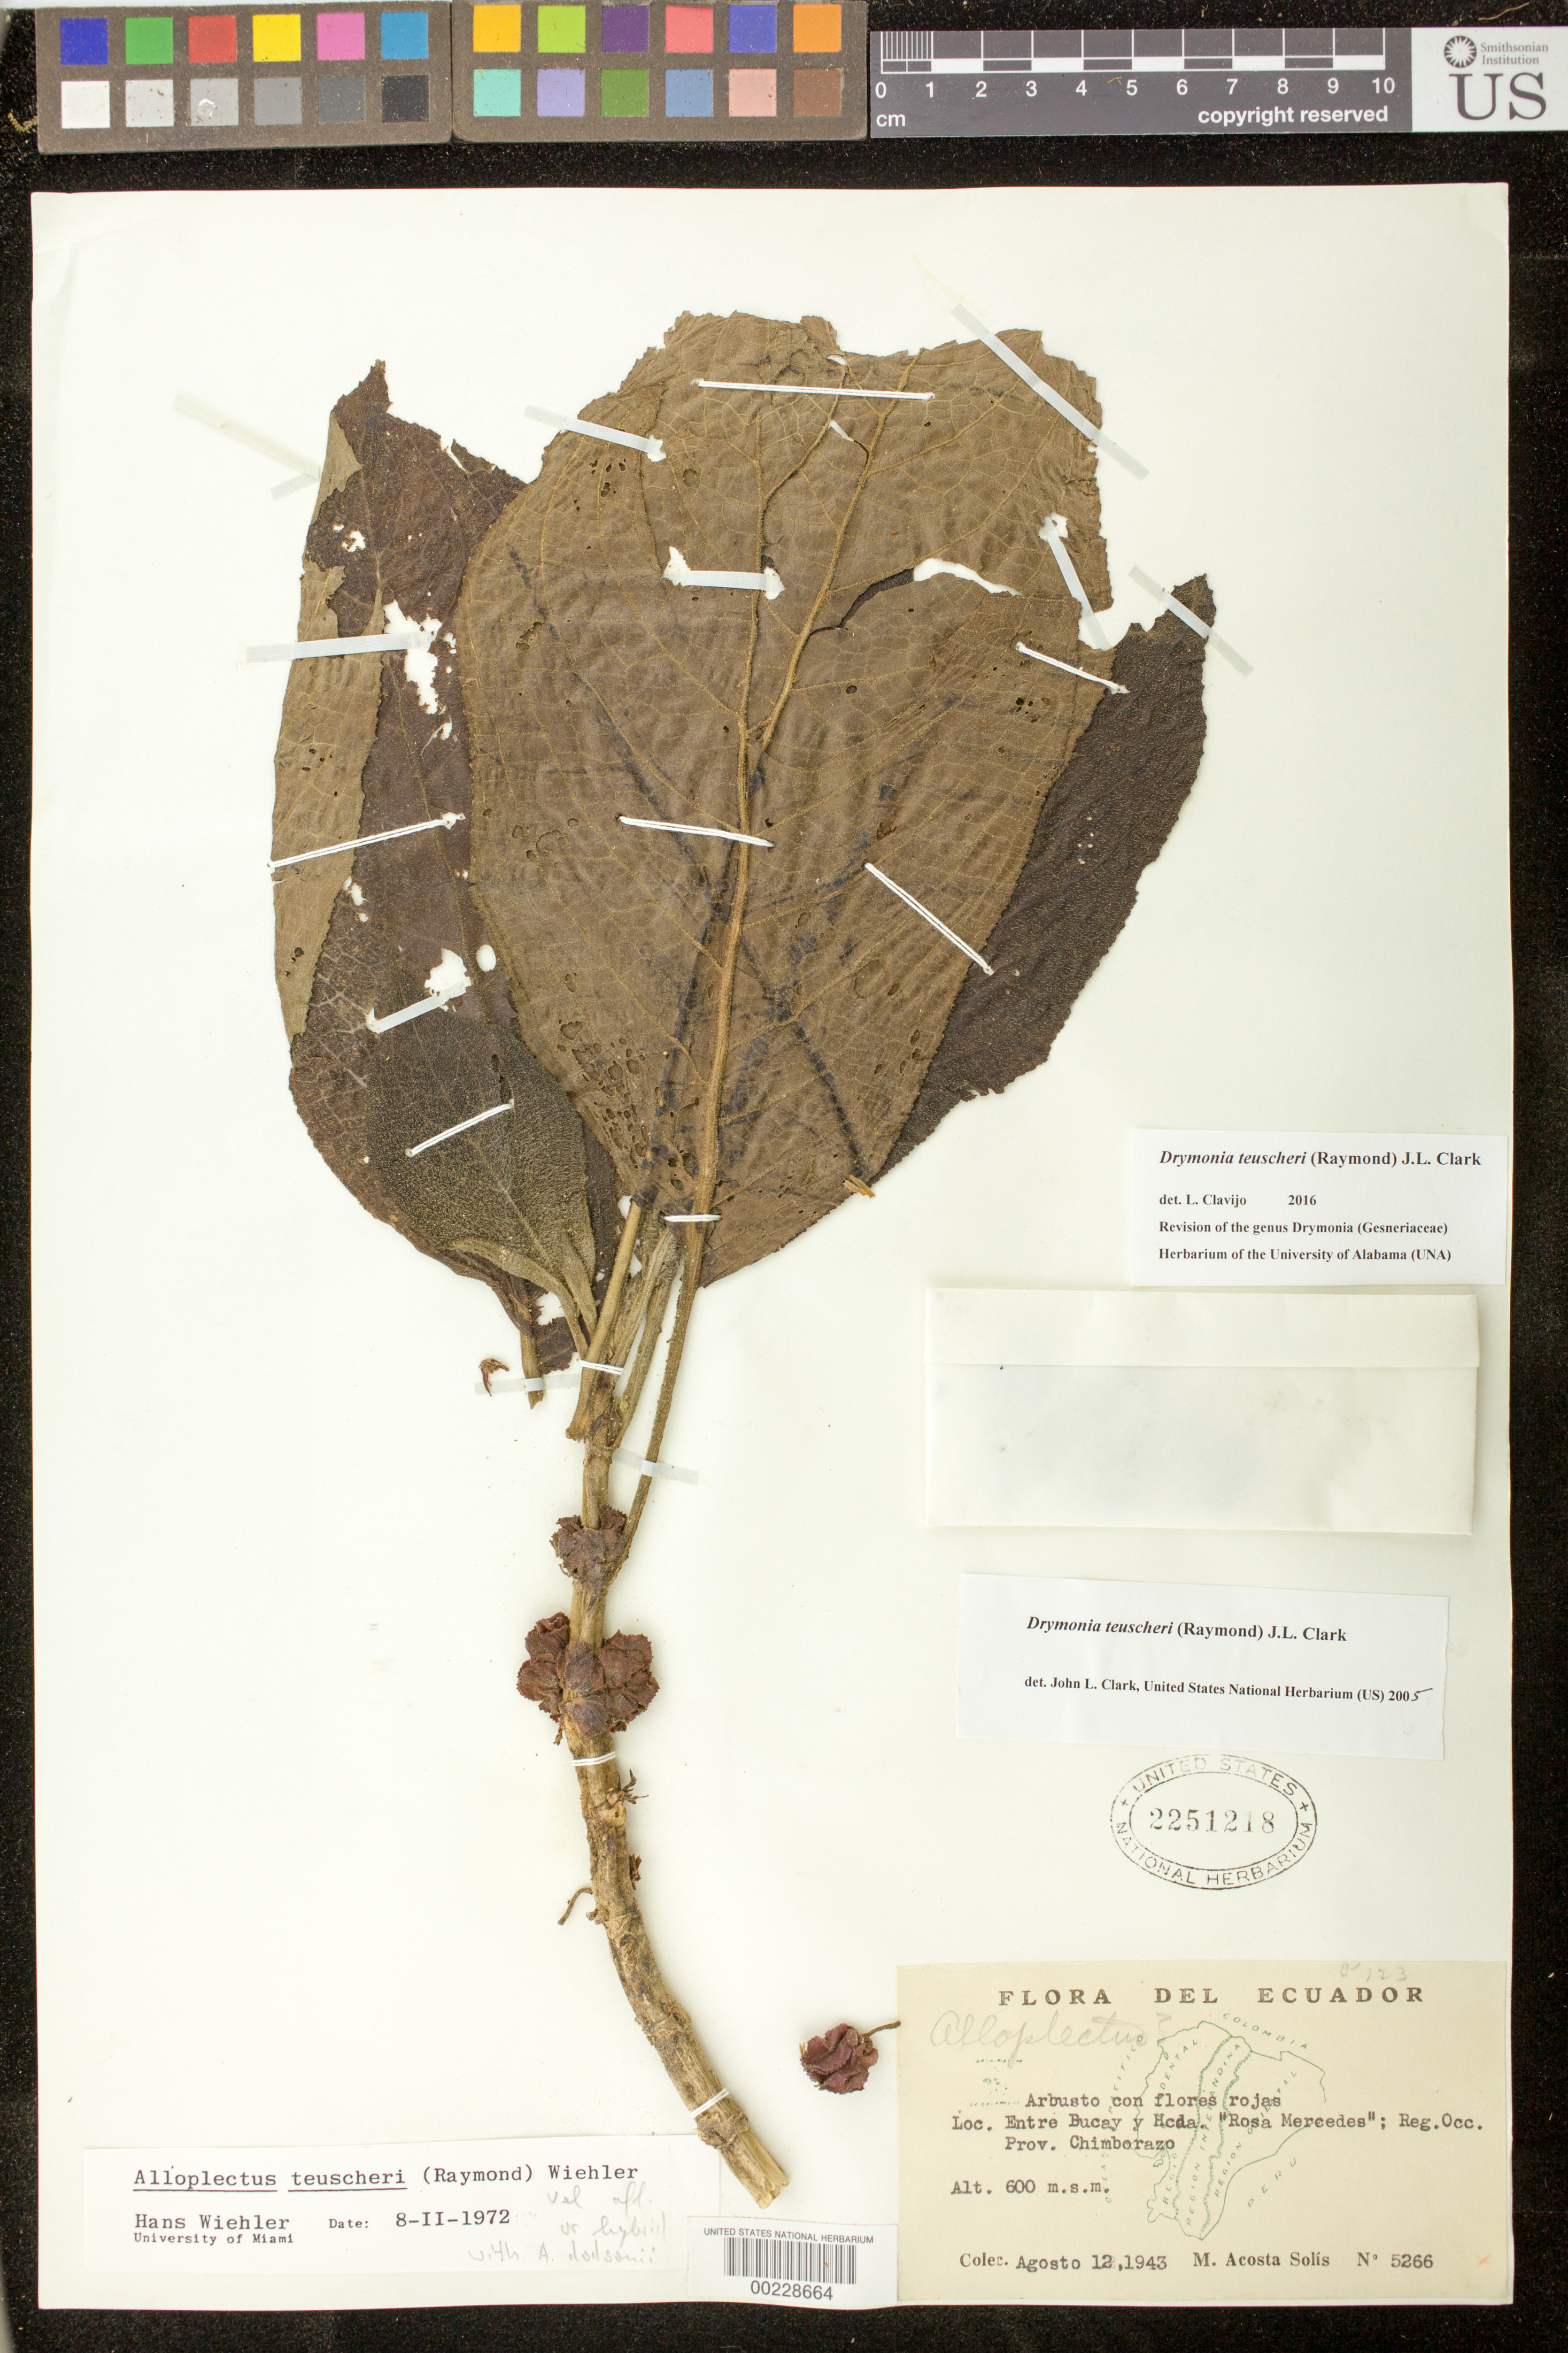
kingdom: Plantae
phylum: Tracheophyta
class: Magnoliopsida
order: Lamiales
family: Gesneriaceae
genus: Drymonia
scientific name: Drymonia teuscheri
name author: (Raymond) J.L. Clark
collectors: M. Acosta Solis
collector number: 5266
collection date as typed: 12 Aug 1943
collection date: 1943-08-12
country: Ecuador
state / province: Chimborazo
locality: Between Bucay and Hcda "Rosa Mercedes", reg occ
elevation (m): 600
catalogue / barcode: US 2251218